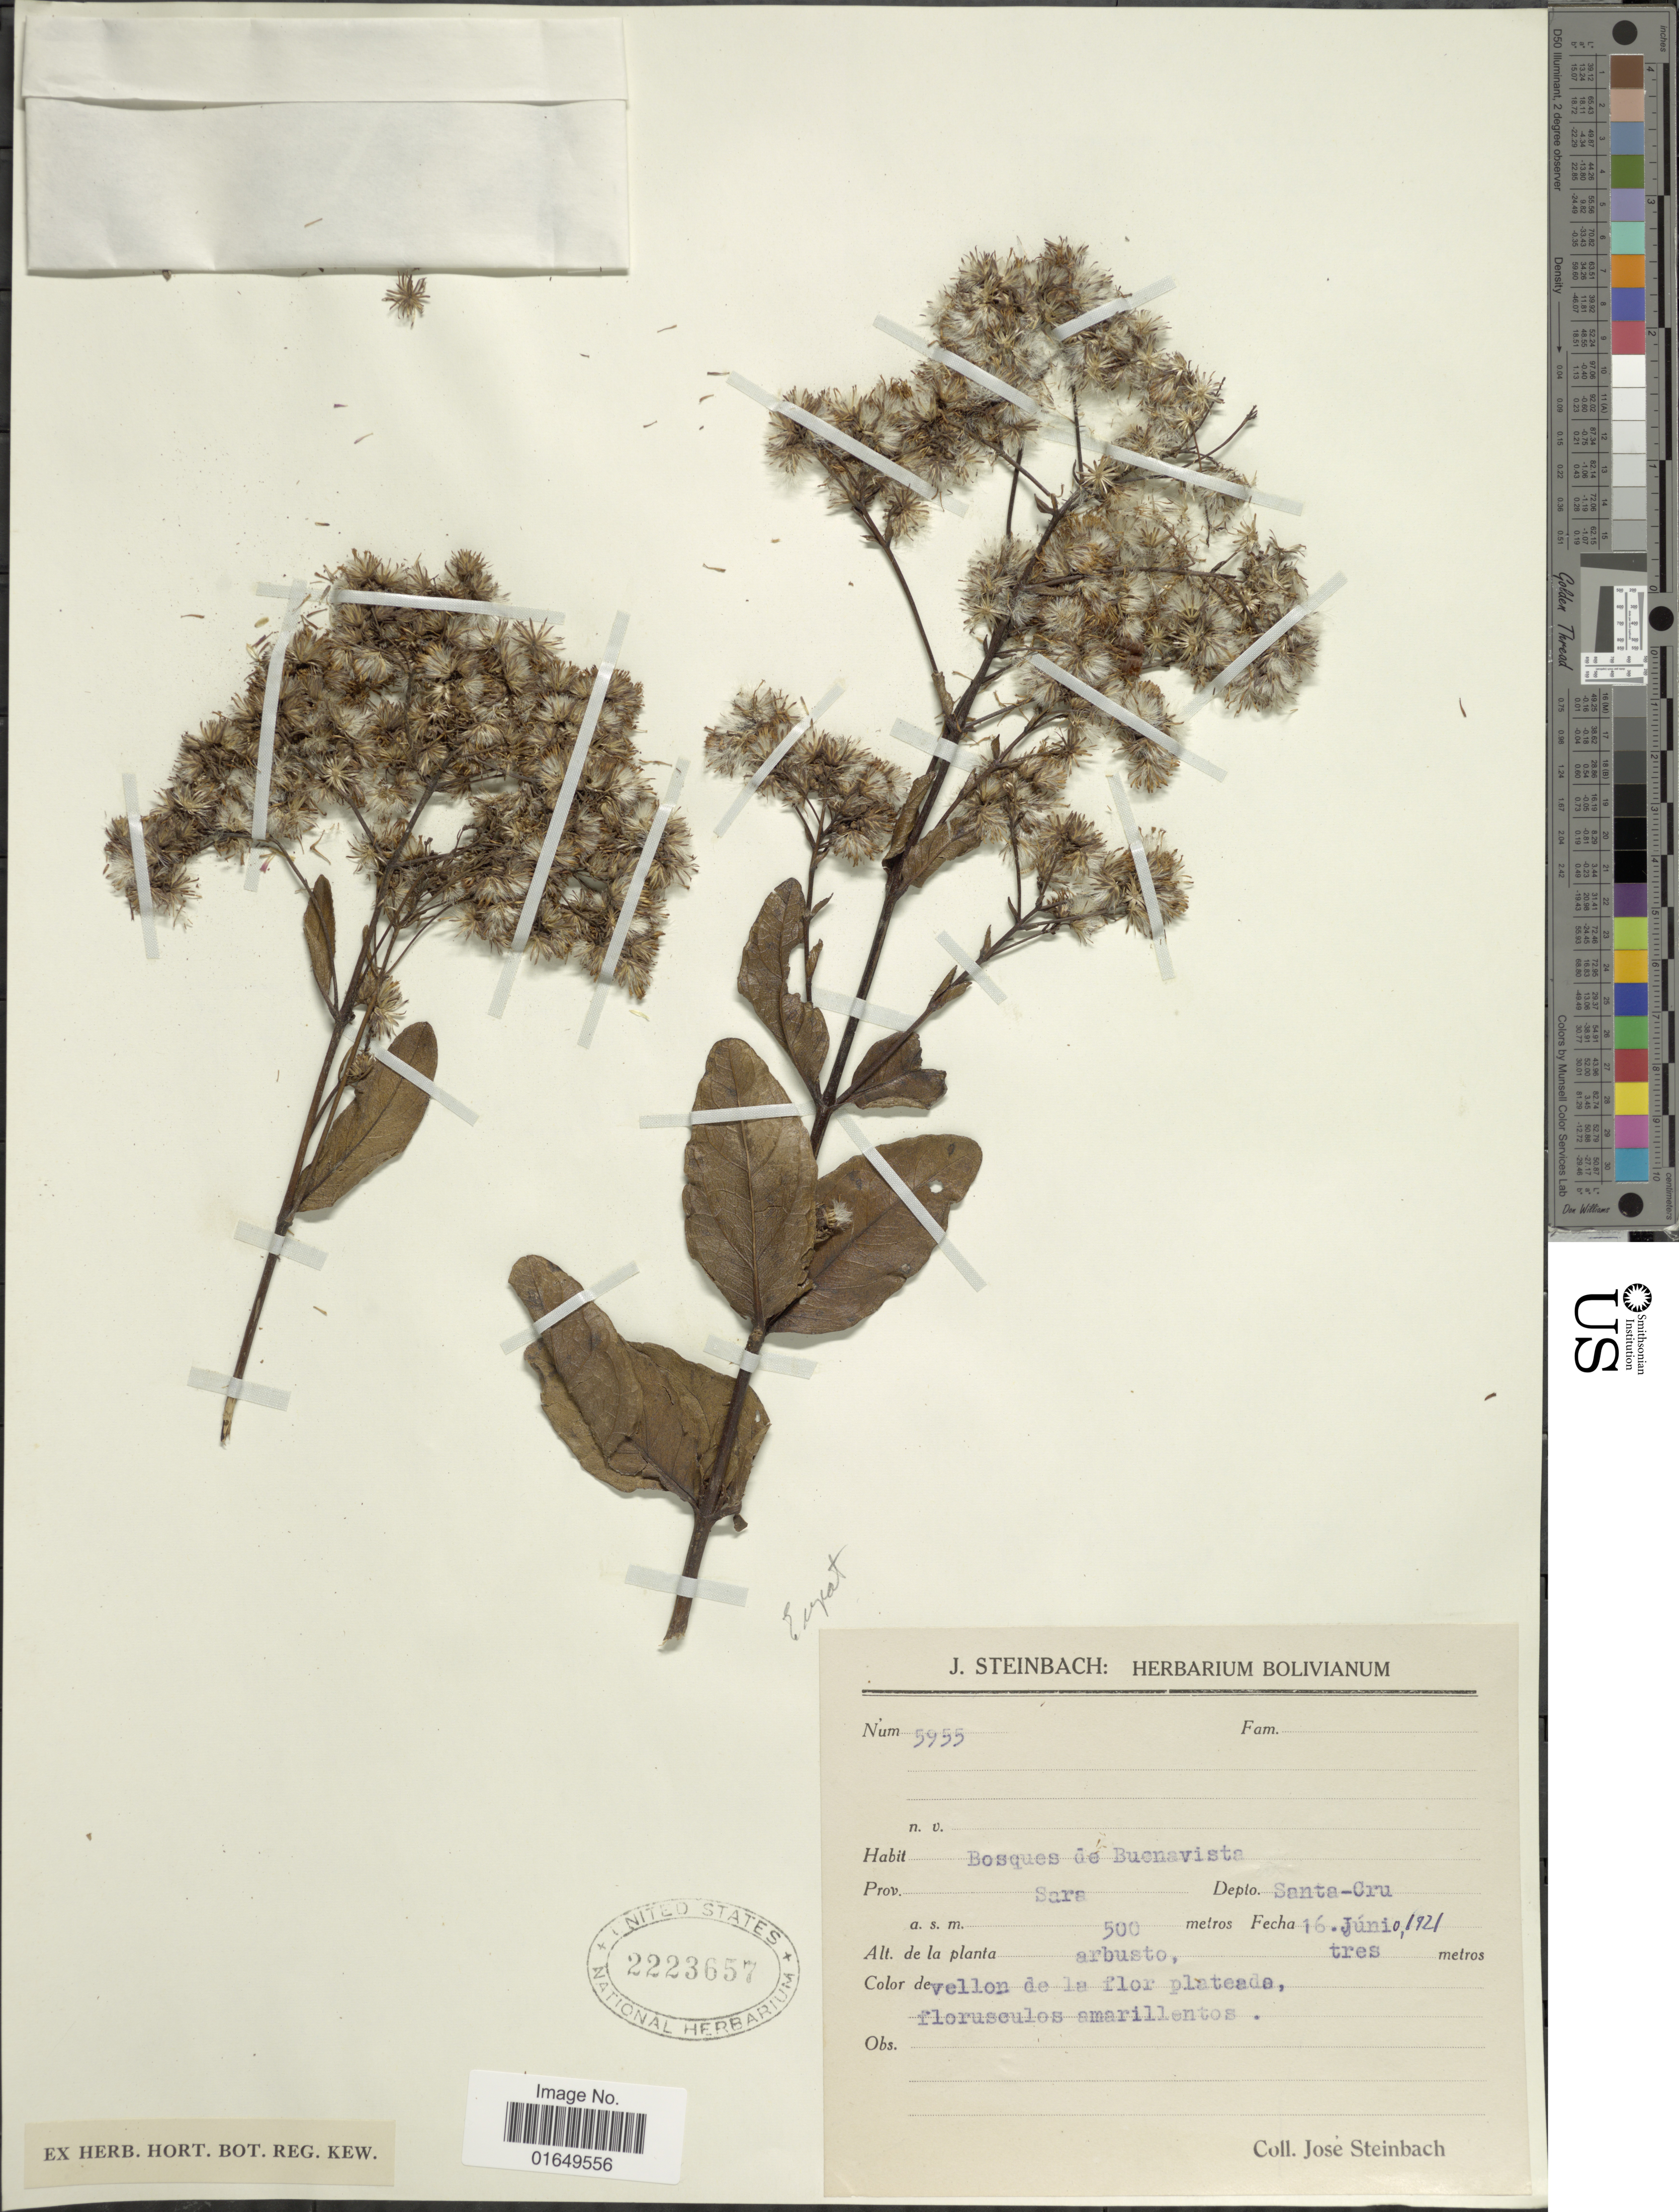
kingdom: Plantae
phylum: Tracheophyta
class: Magnoliopsida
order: Asterales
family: Asteraceae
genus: Ayapana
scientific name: Ayapana amygdalina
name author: (Lam.) R.M. King & H. Rob.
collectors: J. Steinbach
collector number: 5955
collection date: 1921-06-16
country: Bolivia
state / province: Santa Cruz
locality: Prov. Sara. Bosques de Buenavista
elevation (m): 500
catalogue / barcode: US 2223657